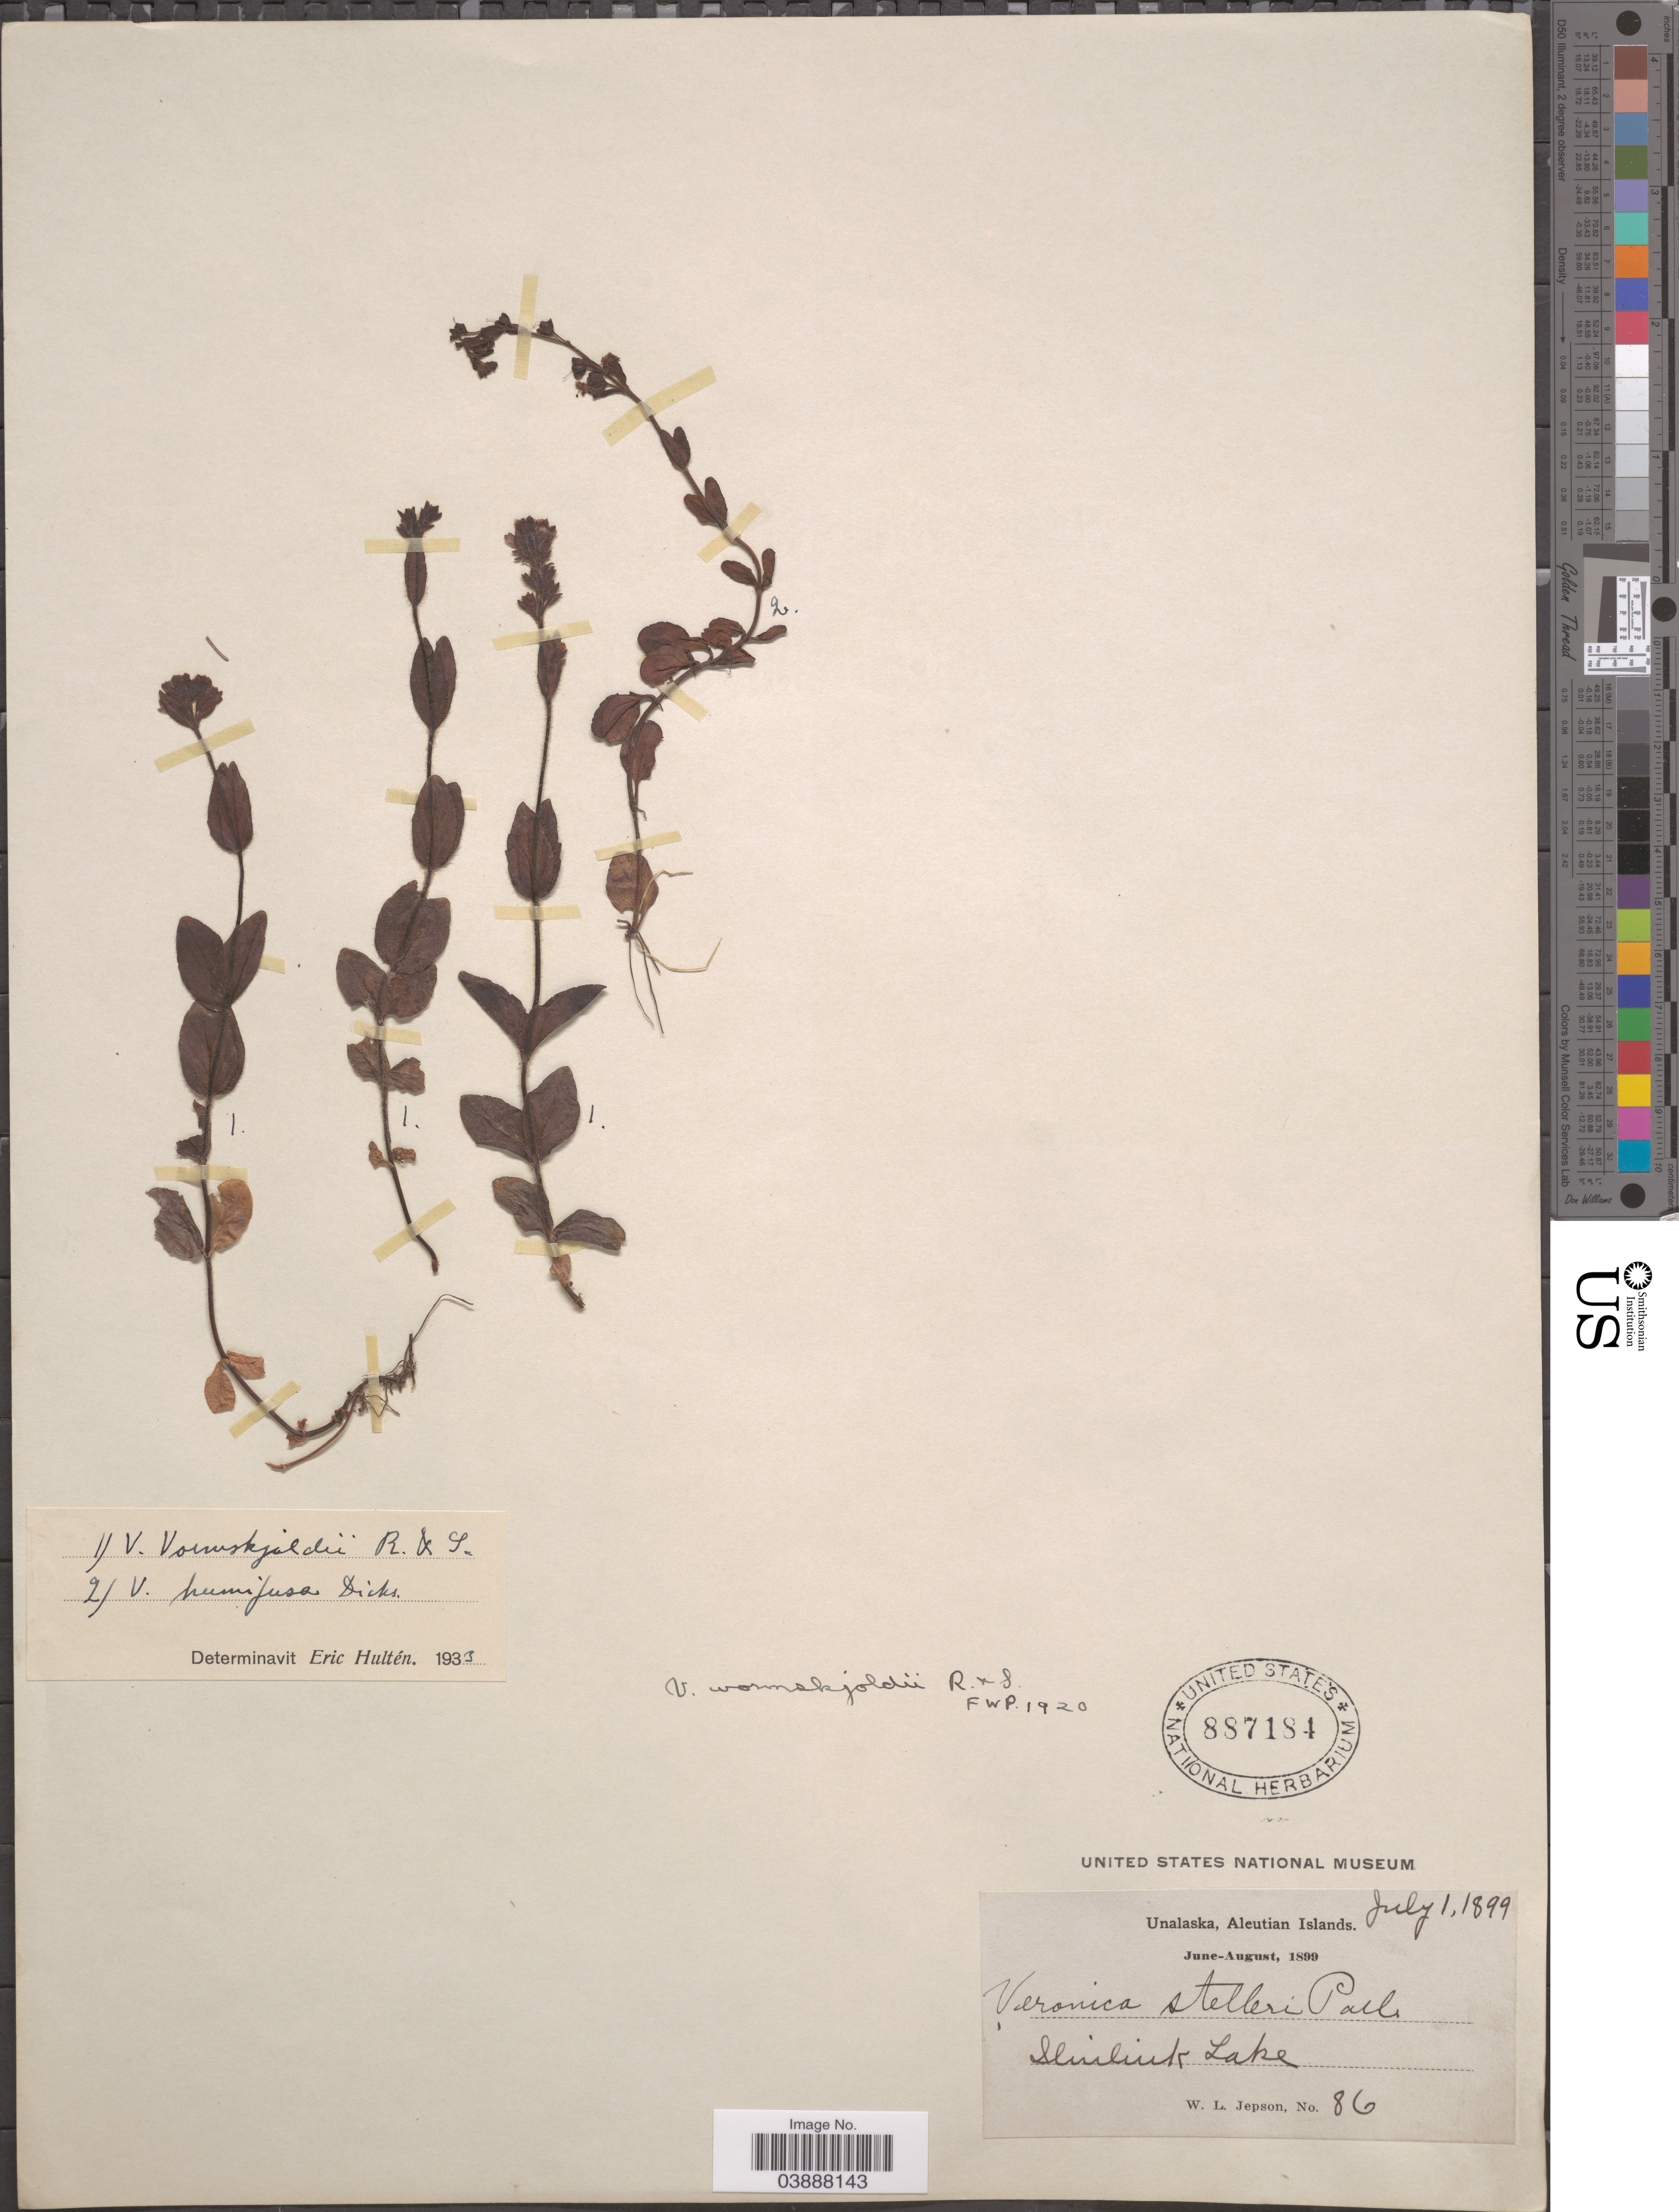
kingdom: Plantae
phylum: Tracheophyta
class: Magnoliopsida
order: Lamiales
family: Plantaginaceae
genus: Veronica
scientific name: Veronica wormskjoldii subsp. wormskjoldii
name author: Roem. & Schult.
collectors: W. L. Jepson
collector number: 86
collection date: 1899-07-01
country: United States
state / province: Alaska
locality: Unalaska, Aleutian Islands. Iliuliuk Lake.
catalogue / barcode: US 887184